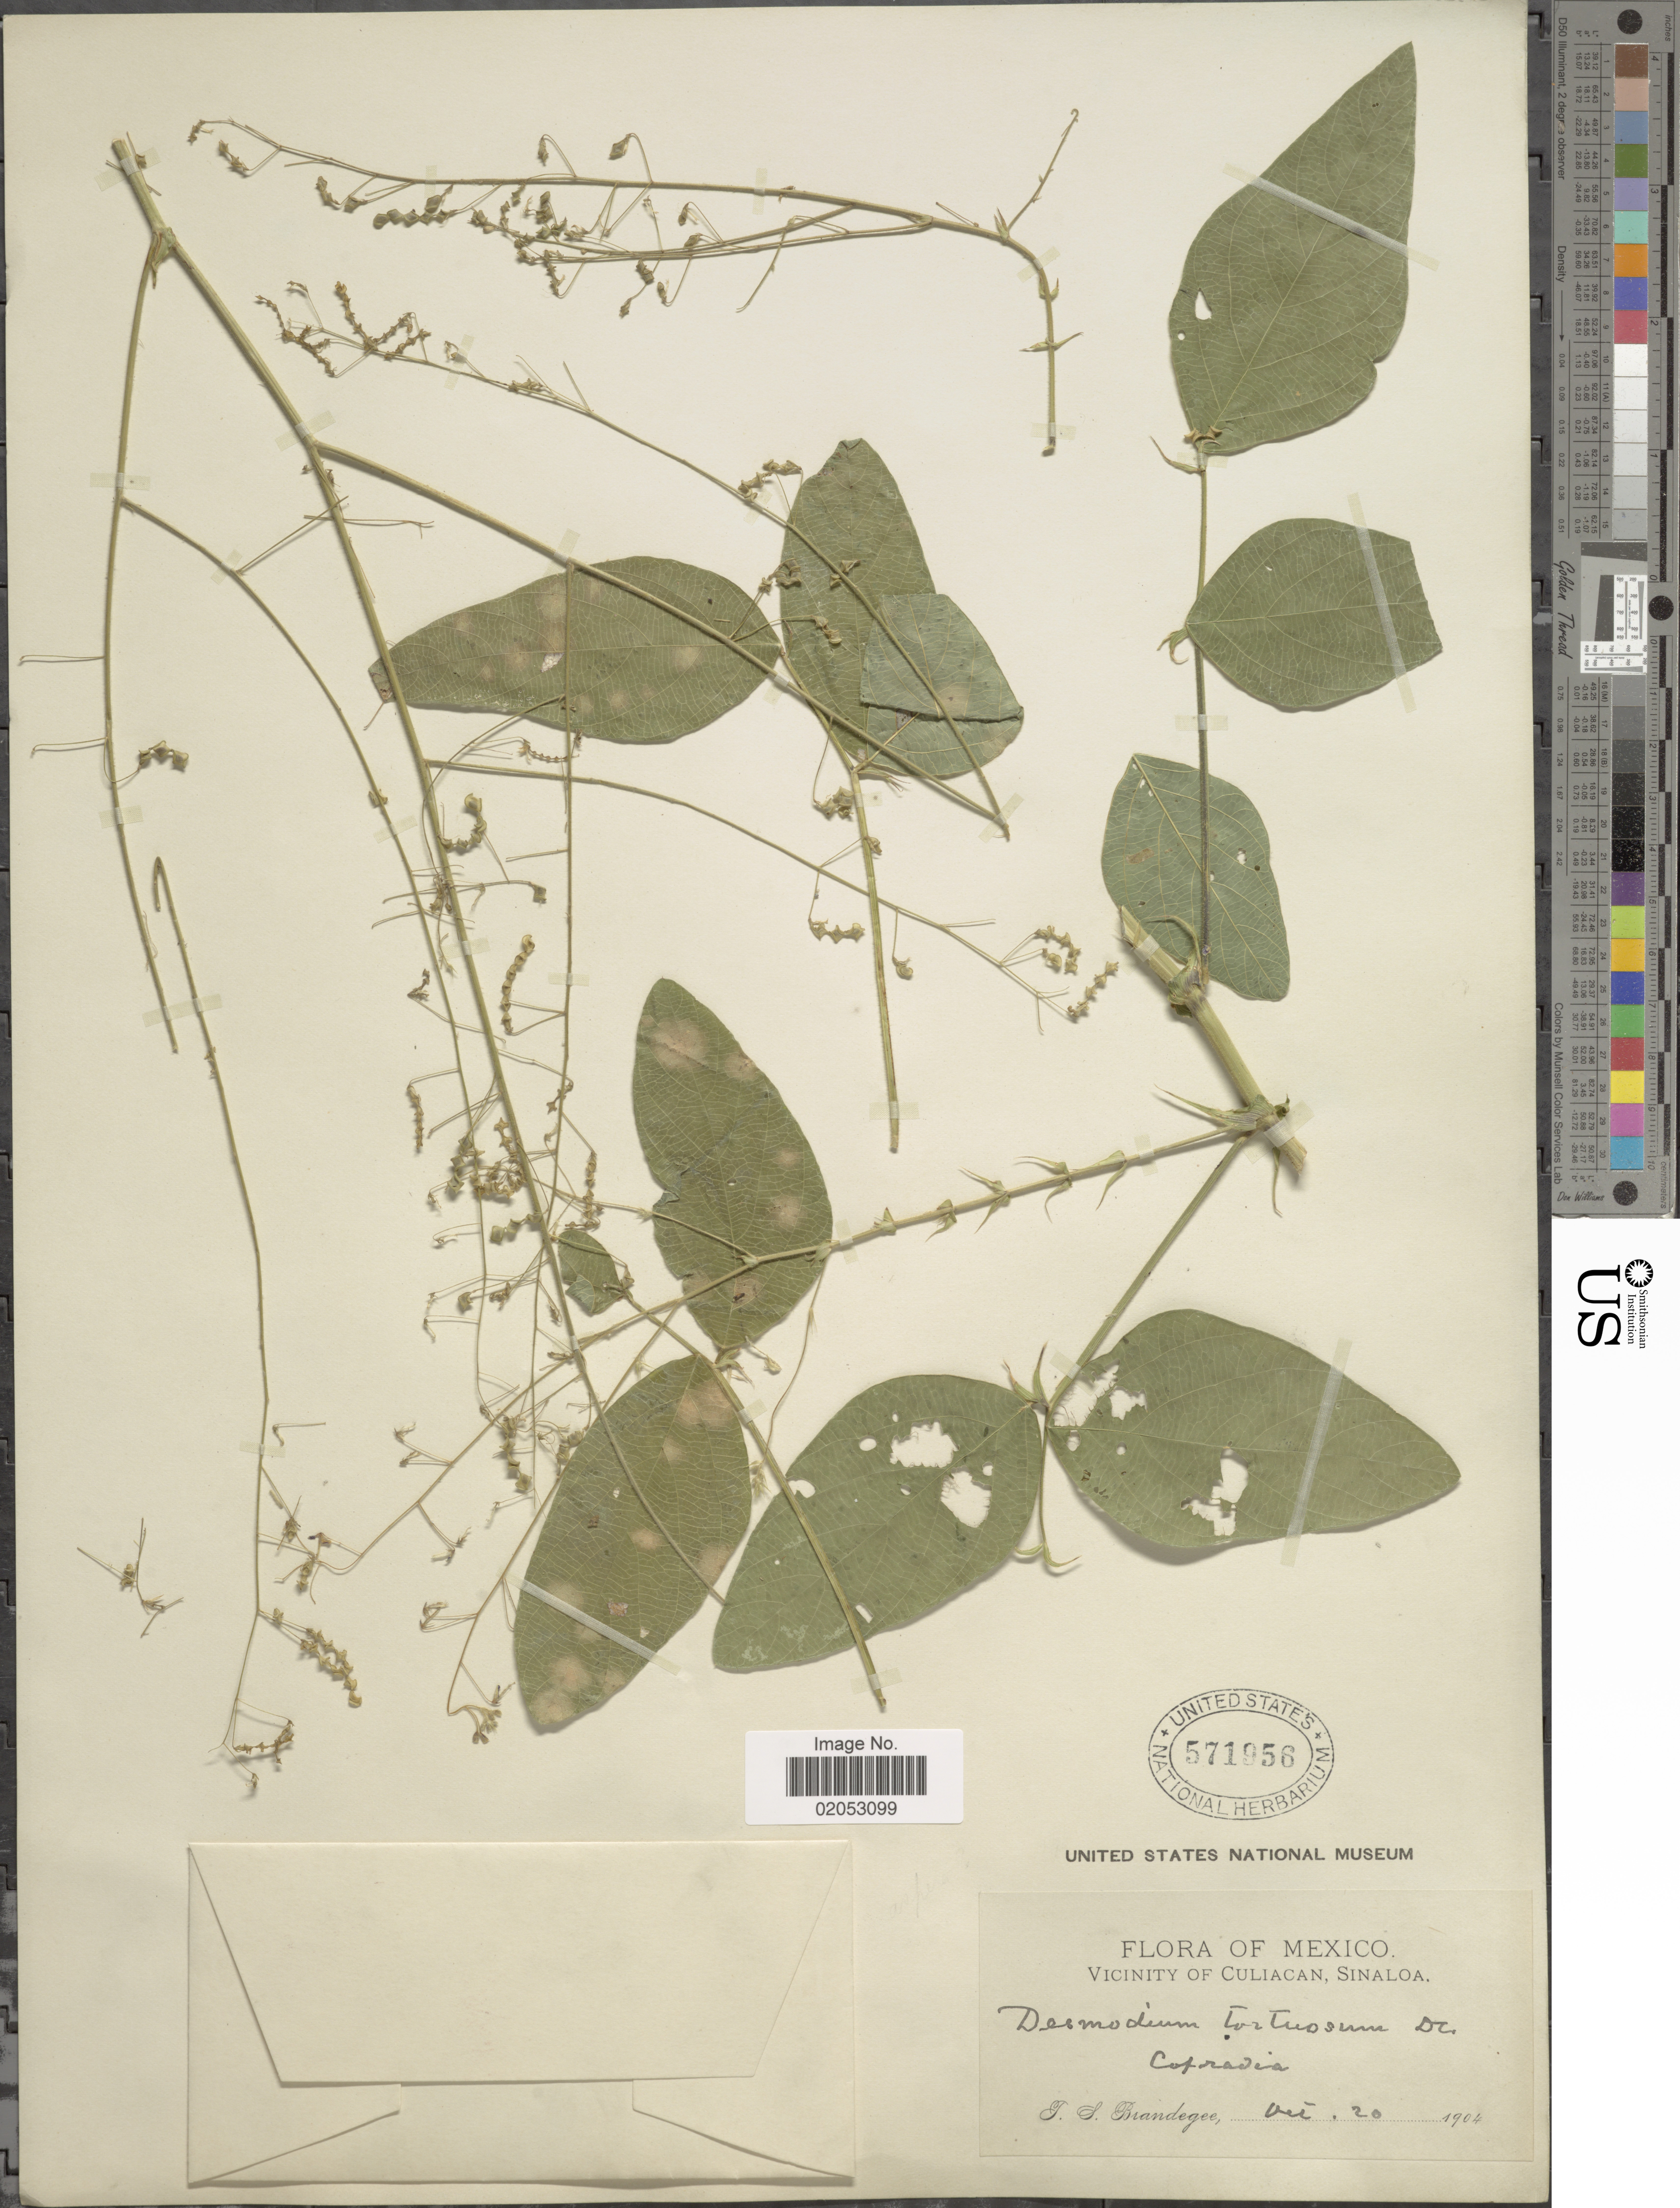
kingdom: Plantae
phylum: Tracheophyta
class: Magnoliopsida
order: Fabales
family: Fabaceae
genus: Desmodium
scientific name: Desmodium tortuosum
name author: (Sw.) DC.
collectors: J. S. Brandegee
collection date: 1904-10-20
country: Mexico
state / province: Sinaloa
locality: Vicinity of Culiacan, Sinaloa. Cofradia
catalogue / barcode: US 571956